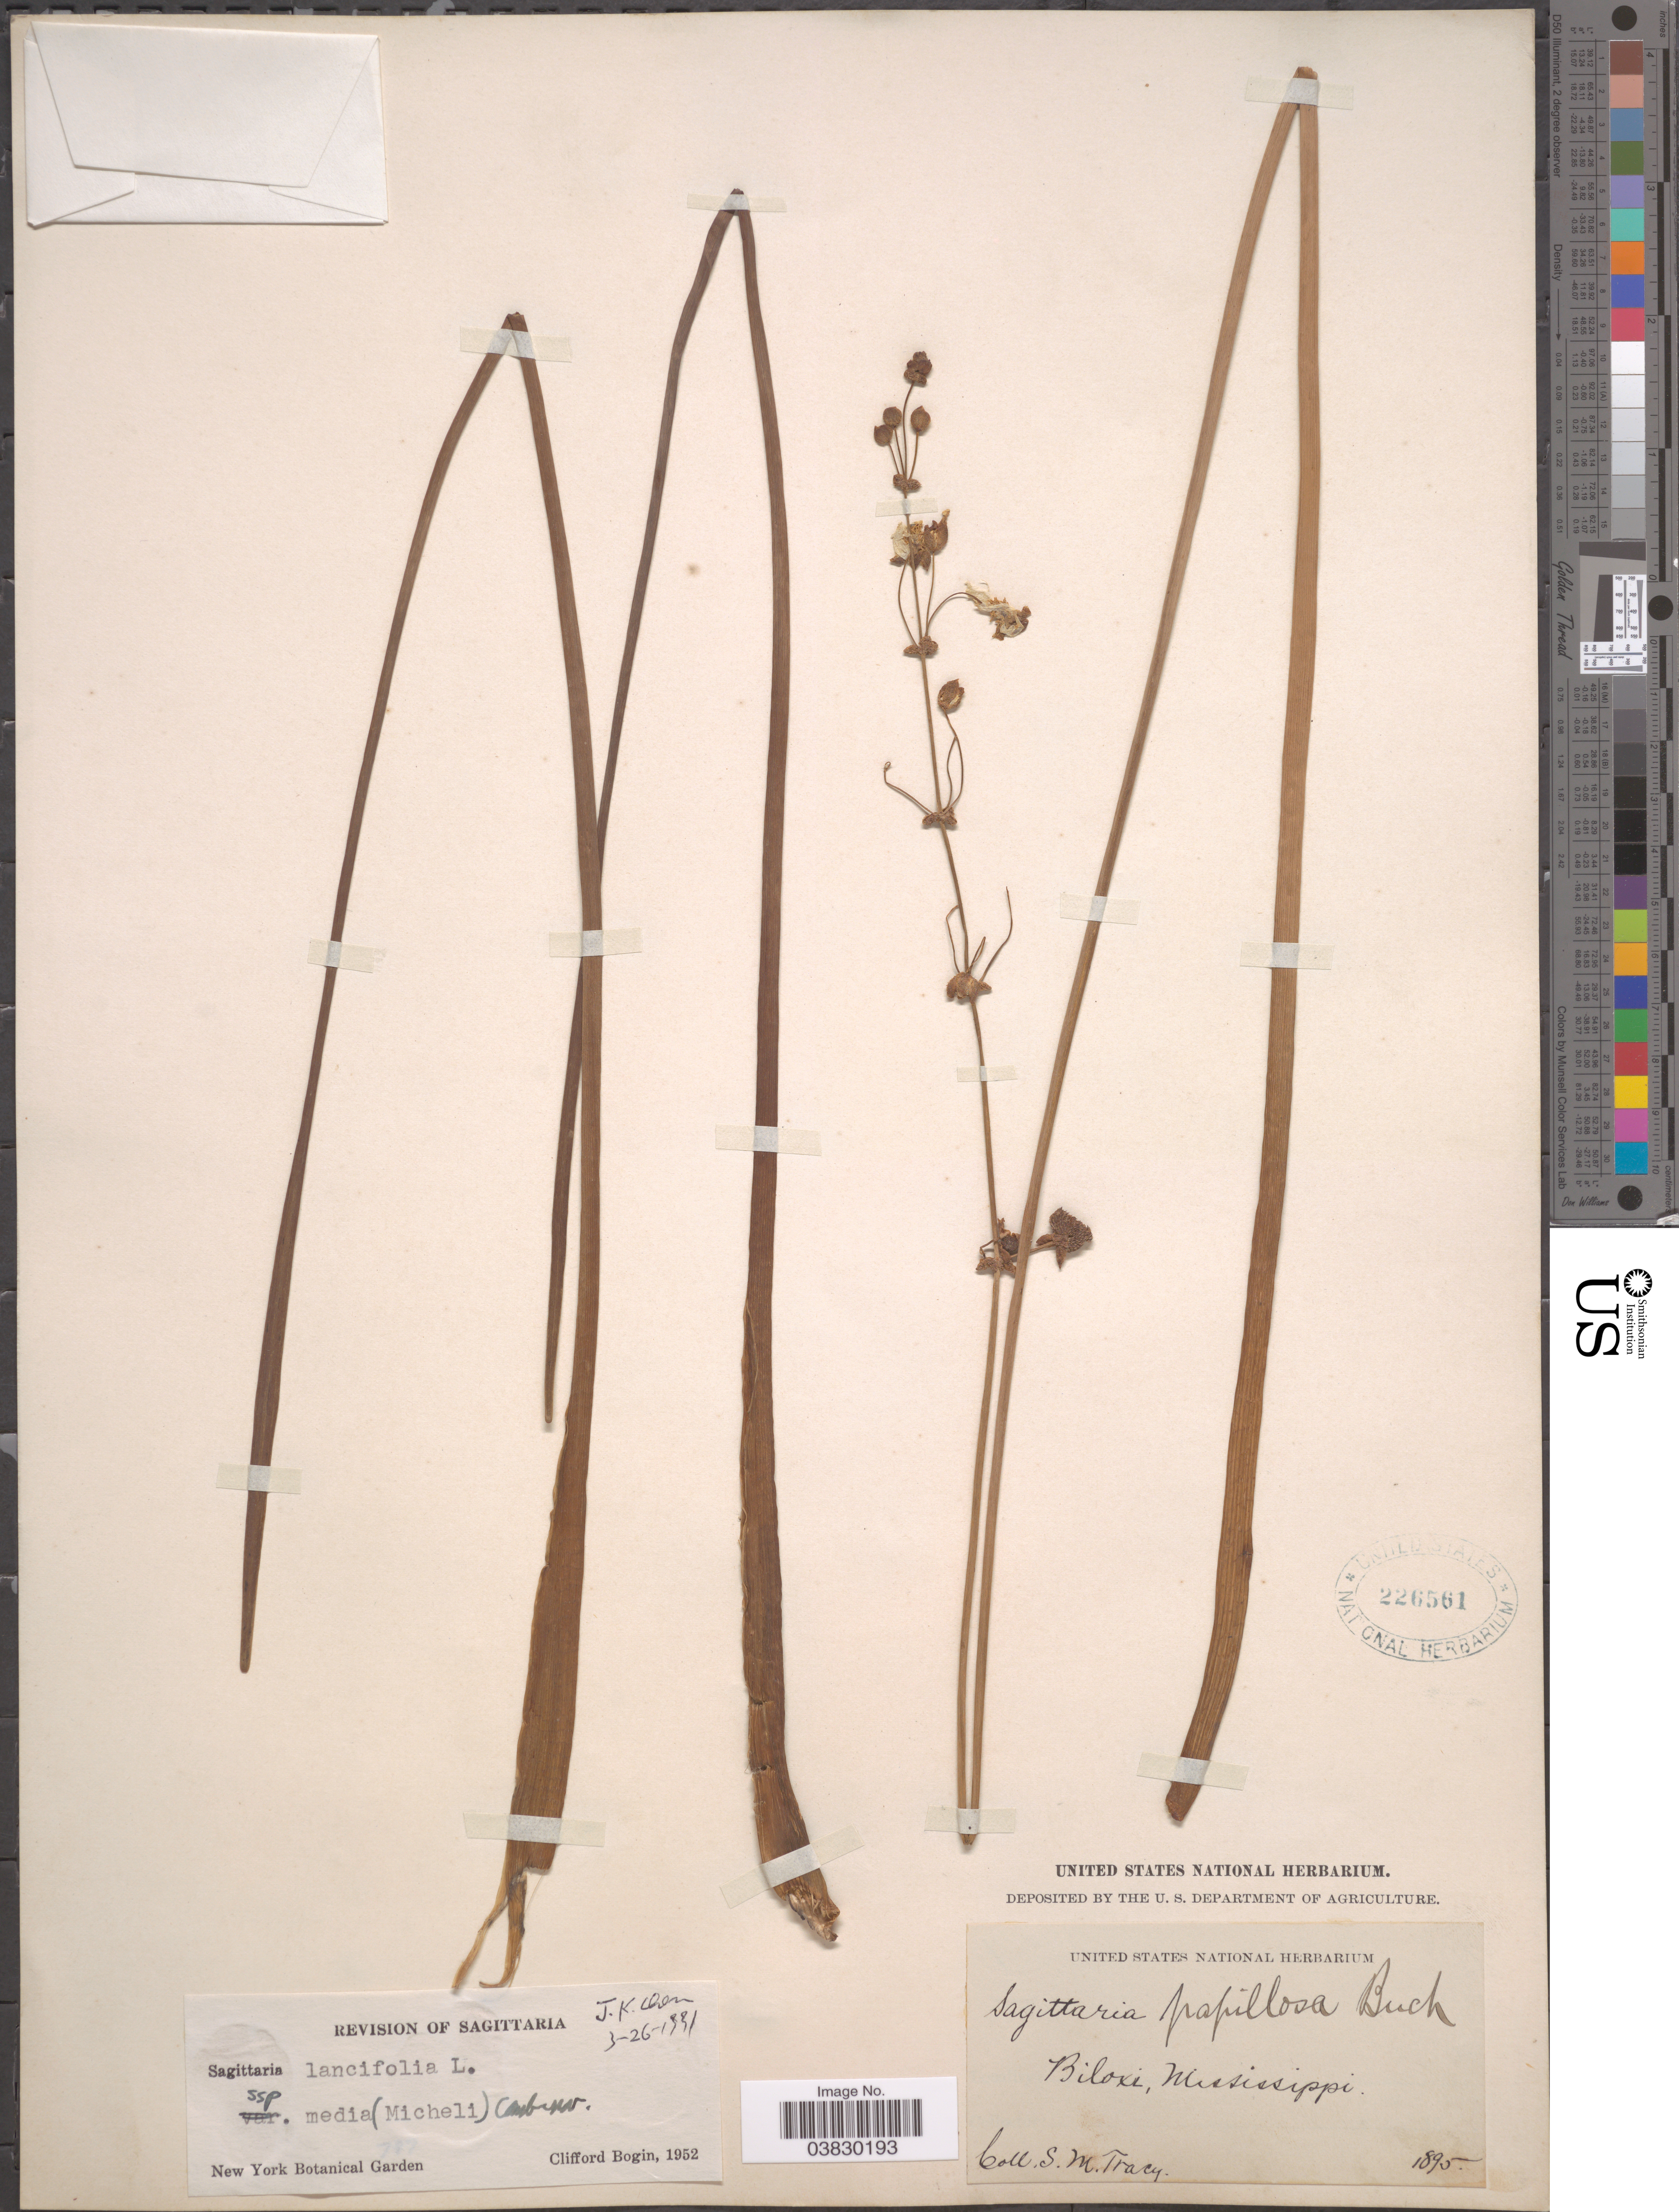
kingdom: Plantae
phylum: Tracheophyta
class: Liliopsida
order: Alismatales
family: Alismataceae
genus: Sagittaria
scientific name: Sagittaria lancifolia subsp. media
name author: (Micheli) Bogin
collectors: S. M. Tracy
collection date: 1895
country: United States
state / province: Mississippi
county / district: Harrison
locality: Biloxi.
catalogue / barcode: US 226561